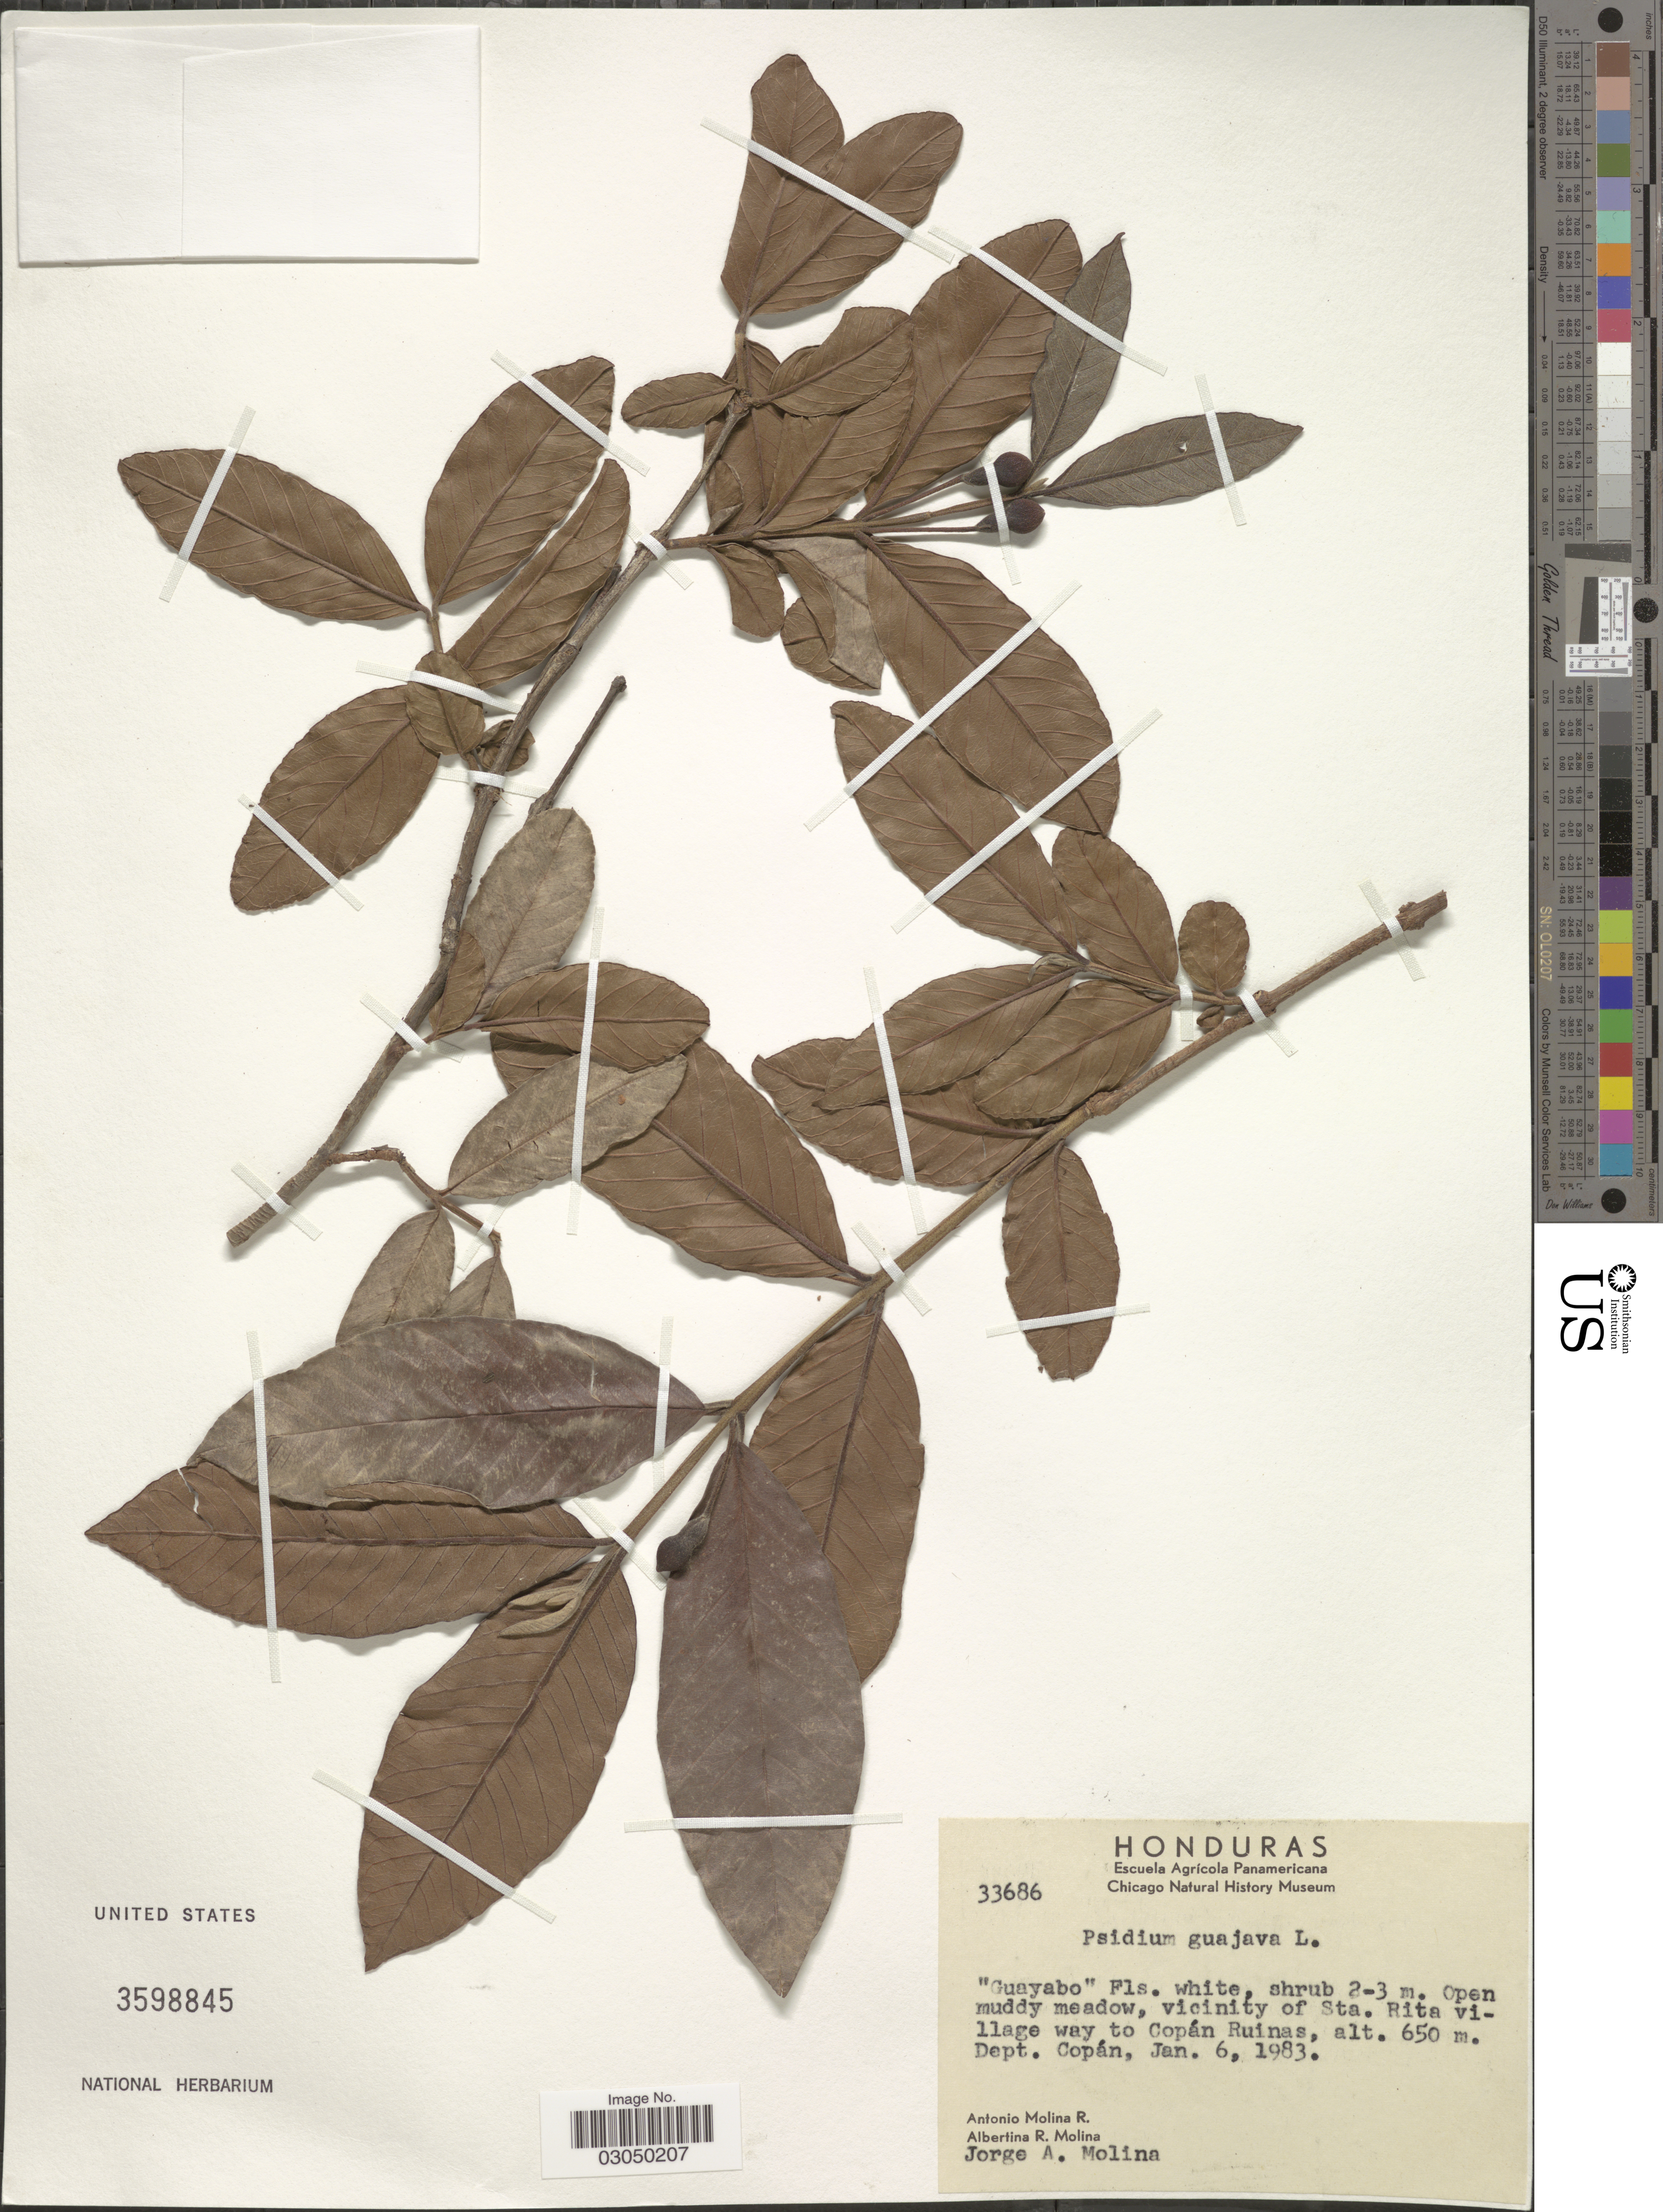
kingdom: Plantae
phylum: Tracheophyta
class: Magnoliopsida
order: Myrtales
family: Myrtaceae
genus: Psidium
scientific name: Psidium guajava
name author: L.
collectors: A. Molina R., A. R. Molina & J. A. Molina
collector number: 33686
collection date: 1983-01-06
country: Honduras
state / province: Copán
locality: Vicinity of Sta. Rita village way to Copán Ruinas. Dept. Copán.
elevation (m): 650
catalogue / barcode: US 3598845